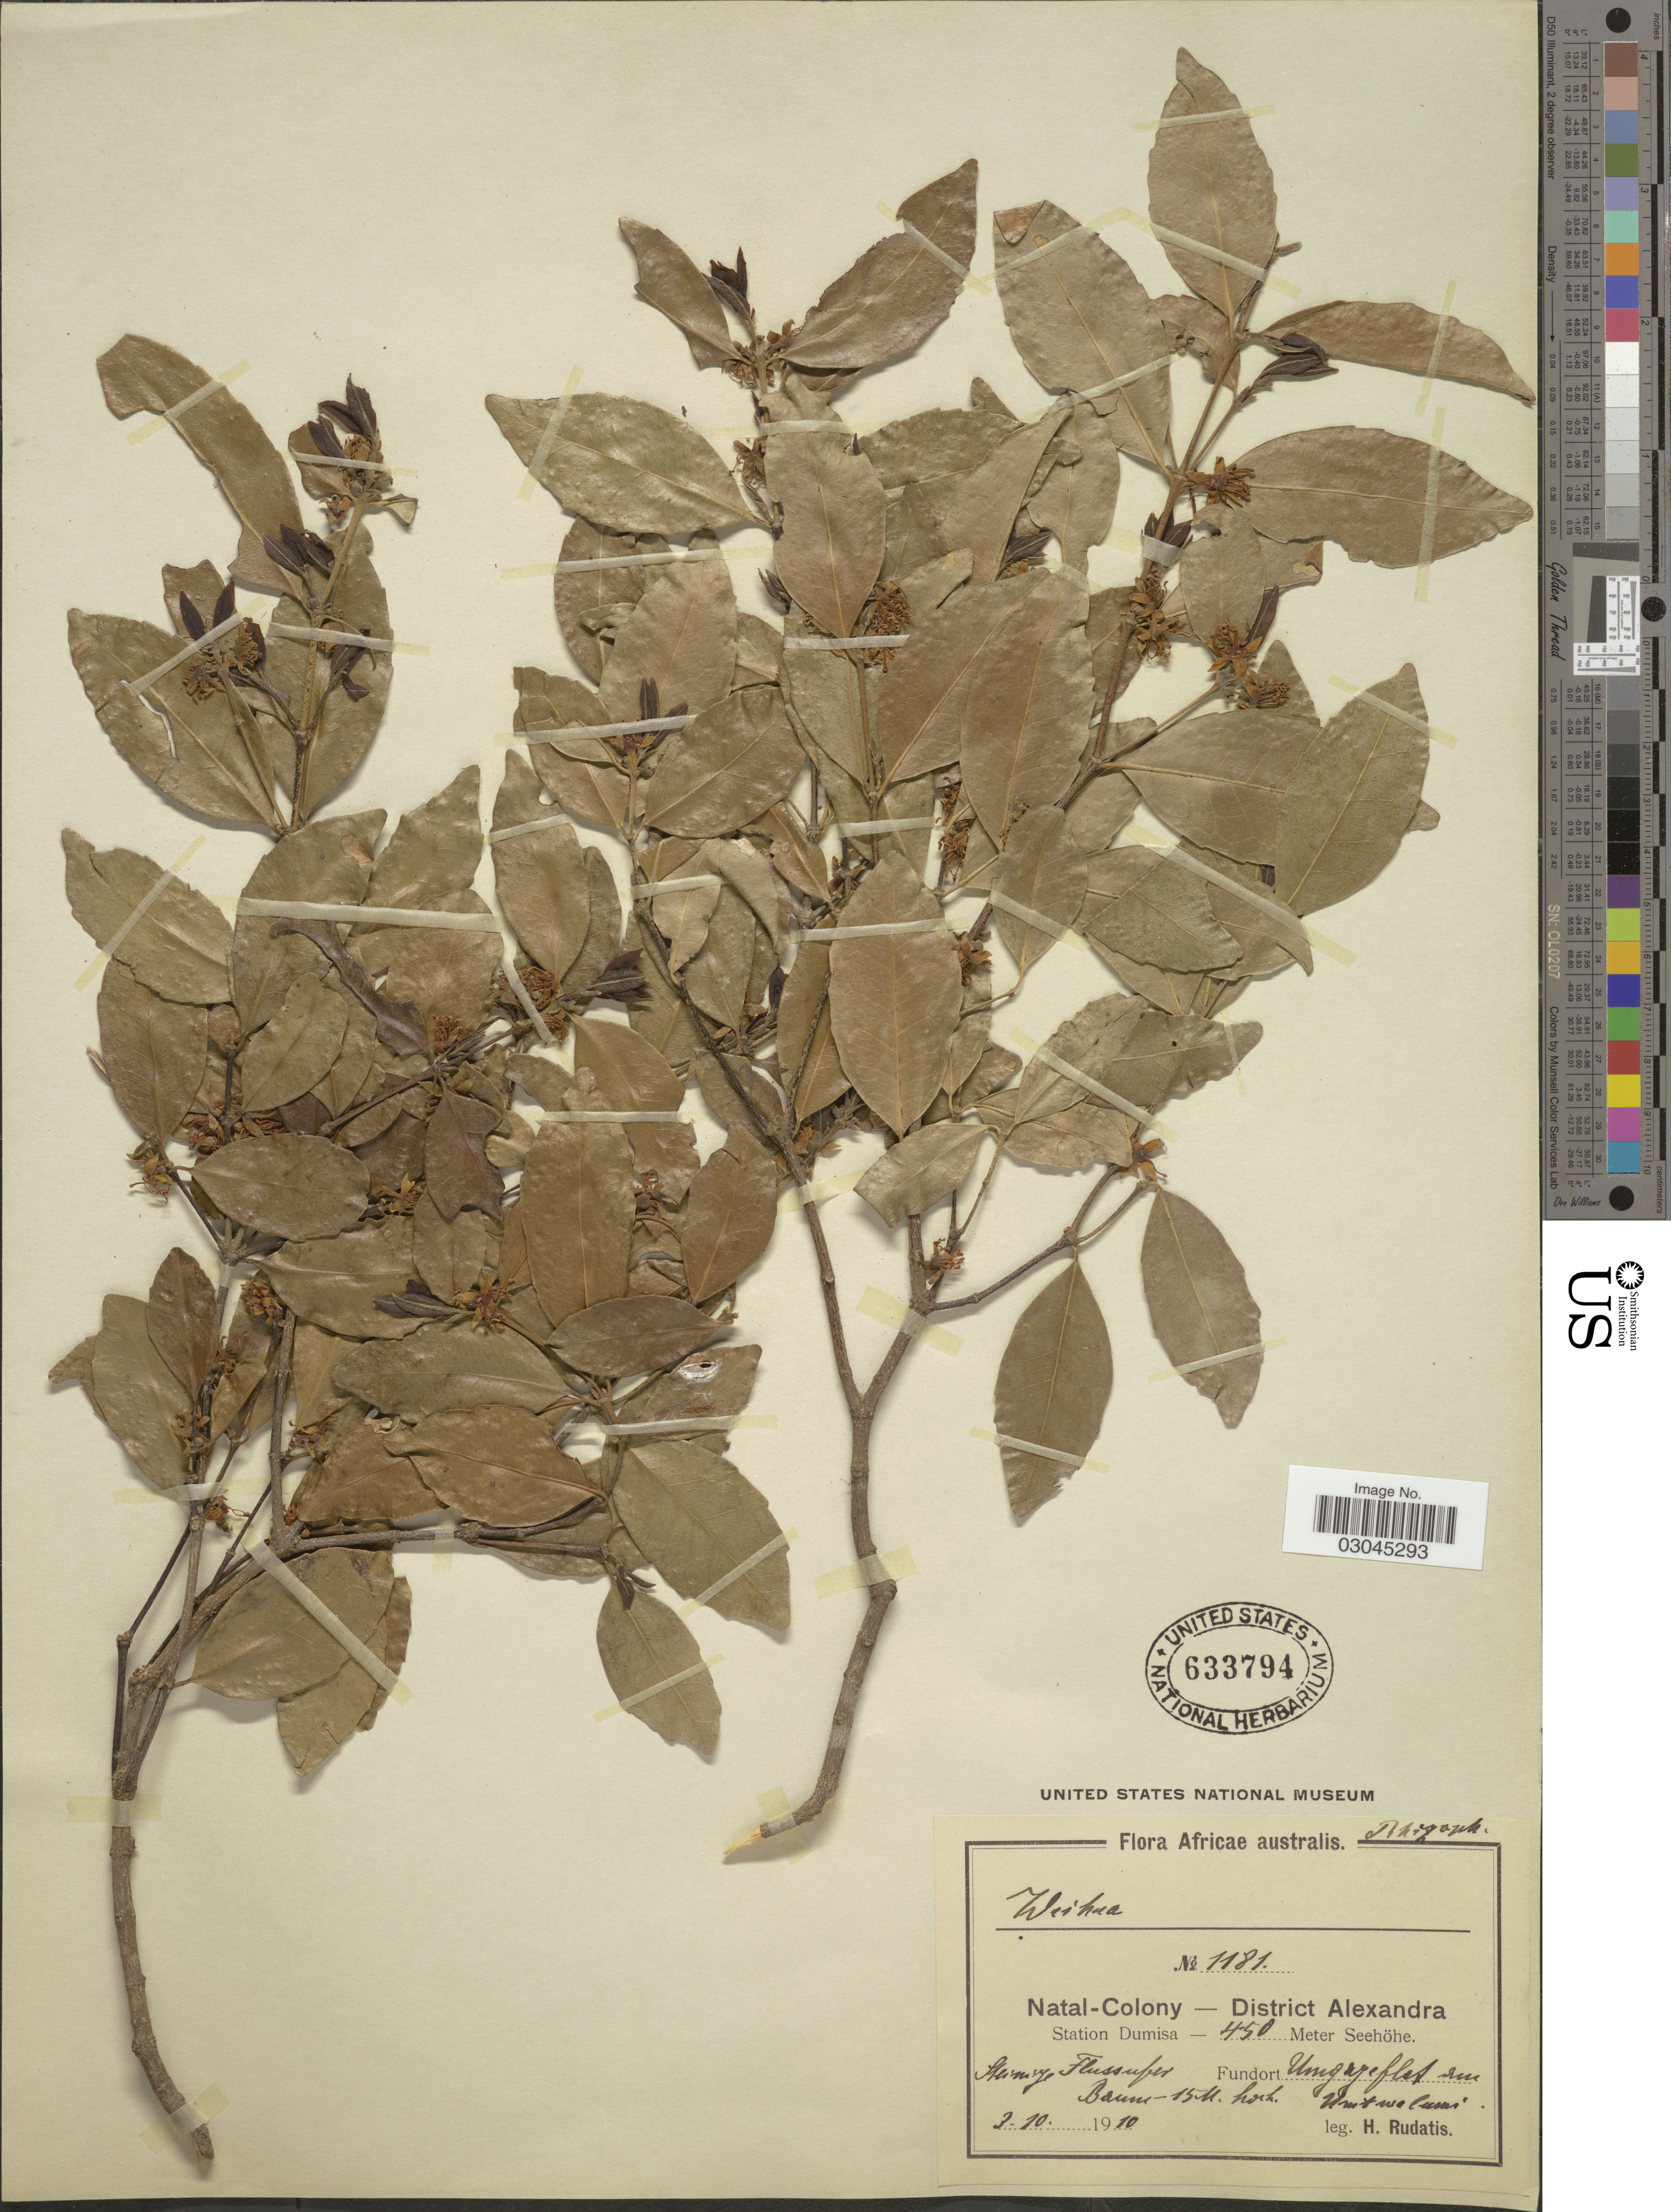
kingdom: Plantae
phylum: Tracheophyta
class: Magnoliopsida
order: Malpighiales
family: Rhizophoraceae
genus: Cassipourea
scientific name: Cassipourea sp.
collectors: H. Rudatis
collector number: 1181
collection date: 1910-10-03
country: South Africa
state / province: KwaZulu-Natal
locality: Africae australis. Natal-Colony-District Alexandra. Station Dumisa.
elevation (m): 450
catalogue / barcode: US 633794